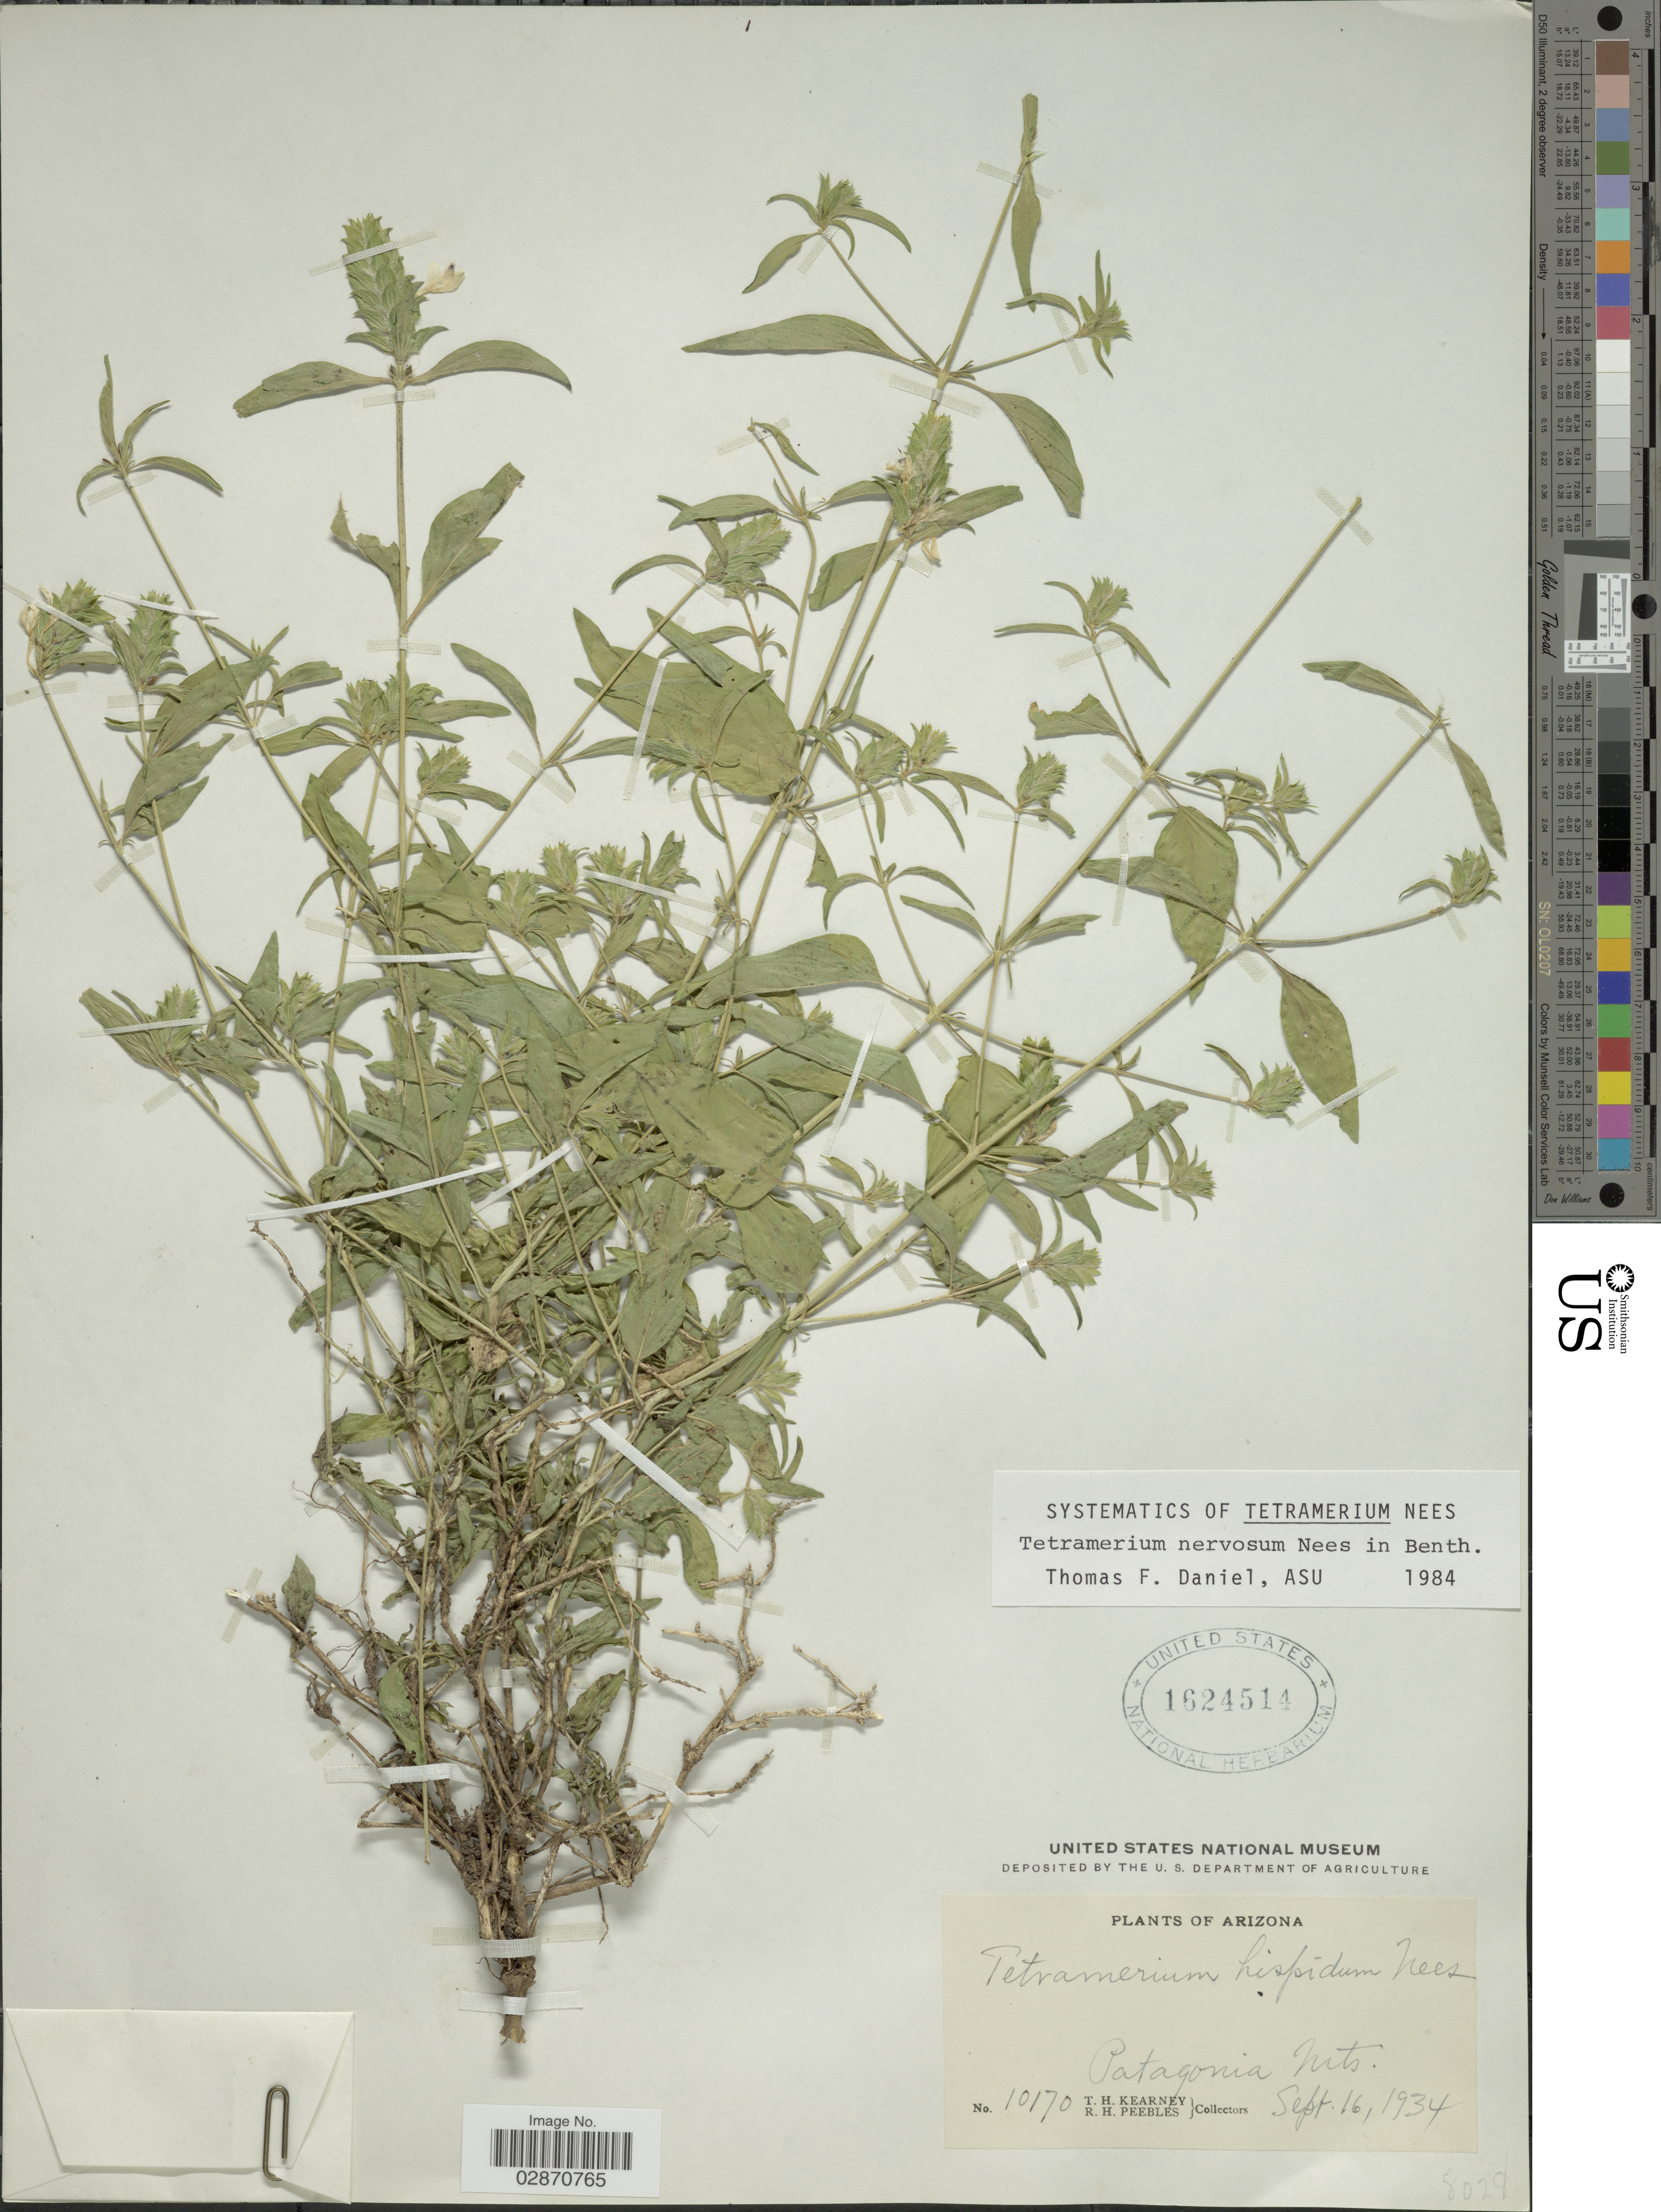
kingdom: Plantae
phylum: Tracheophyta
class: Magnoliopsida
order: Lamiales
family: Acanthaceae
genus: Tetramerium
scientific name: Tetramerium nervosum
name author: Nees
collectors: T. H. Kearney & R. H. Peebles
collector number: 10170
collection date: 1934-09-16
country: United States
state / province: Arizona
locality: Patagonia Mts.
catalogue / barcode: US 1624514